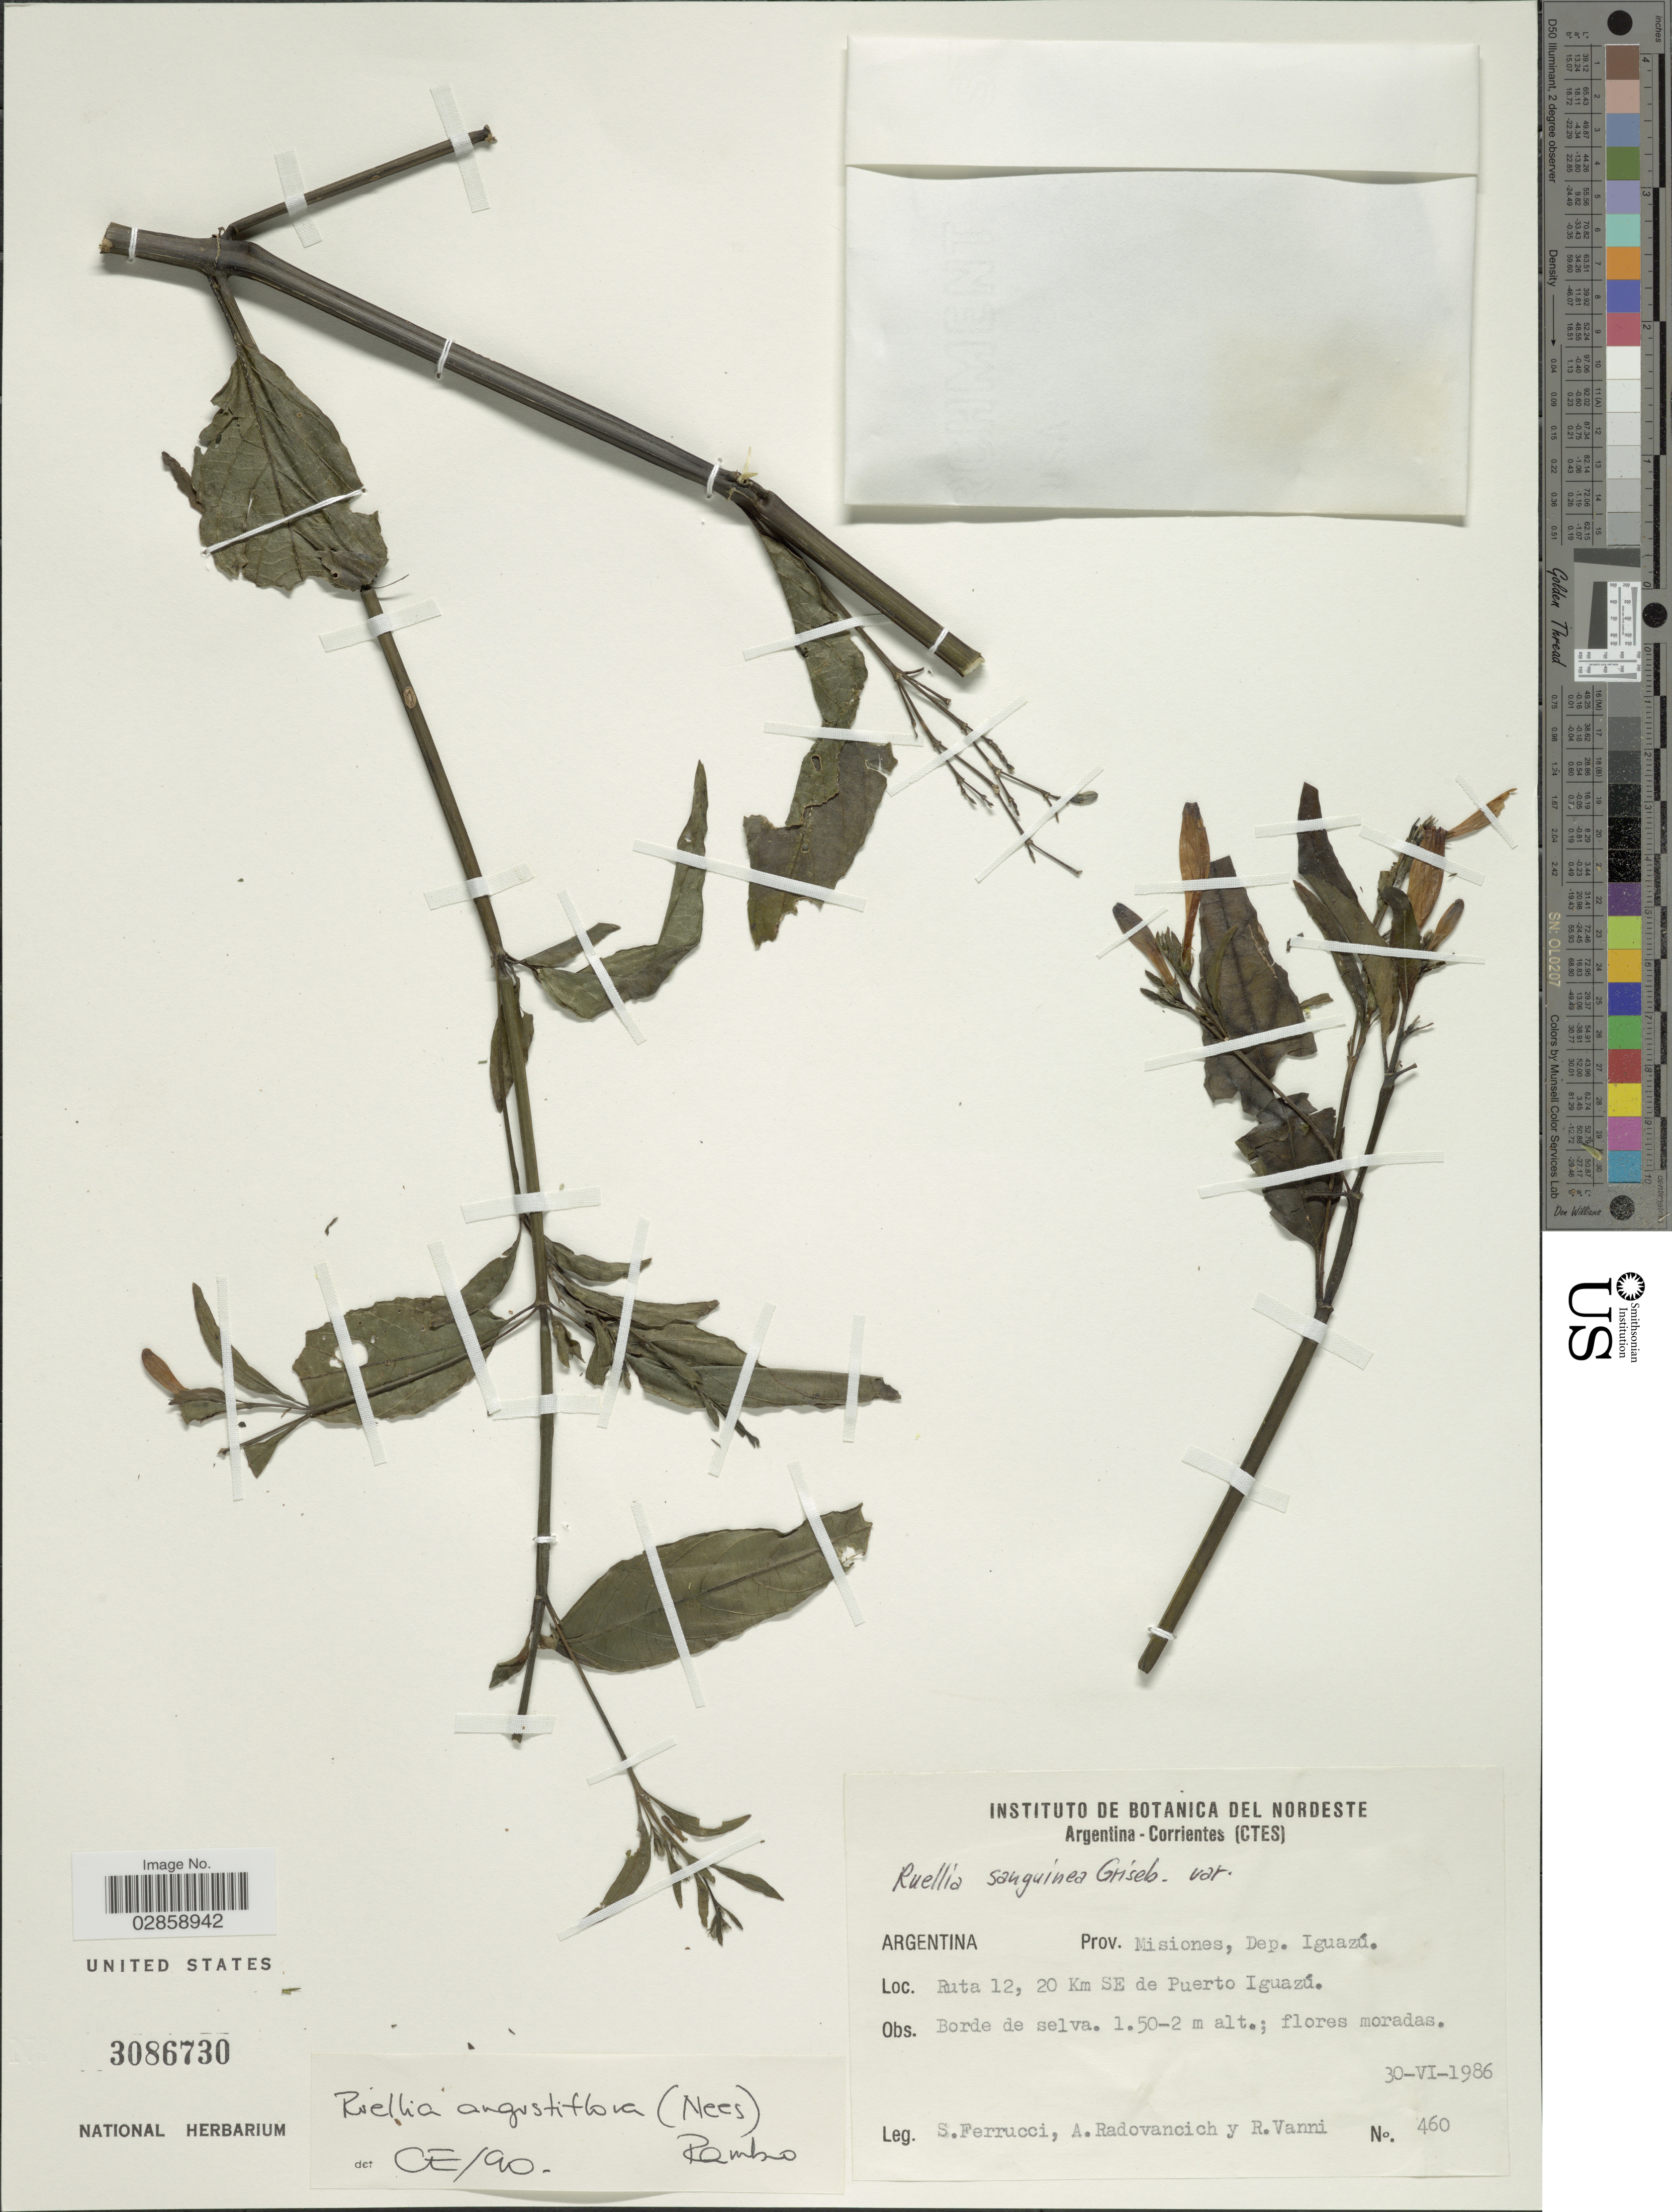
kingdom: Plantae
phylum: Tracheophyta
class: Magnoliopsida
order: Lamiales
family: Acanthaceae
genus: Ruellia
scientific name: Ruellia angustiflora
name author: (Nees) Lindau ex Rambo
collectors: S. Ferrucci, A. Radovancich & R. Vanni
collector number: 460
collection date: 1986-06-30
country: Argentina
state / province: Misiones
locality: Dep. Iguazú. Ruta 12, 20 Km SE de Puerto Iguazú.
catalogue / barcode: US 3086730